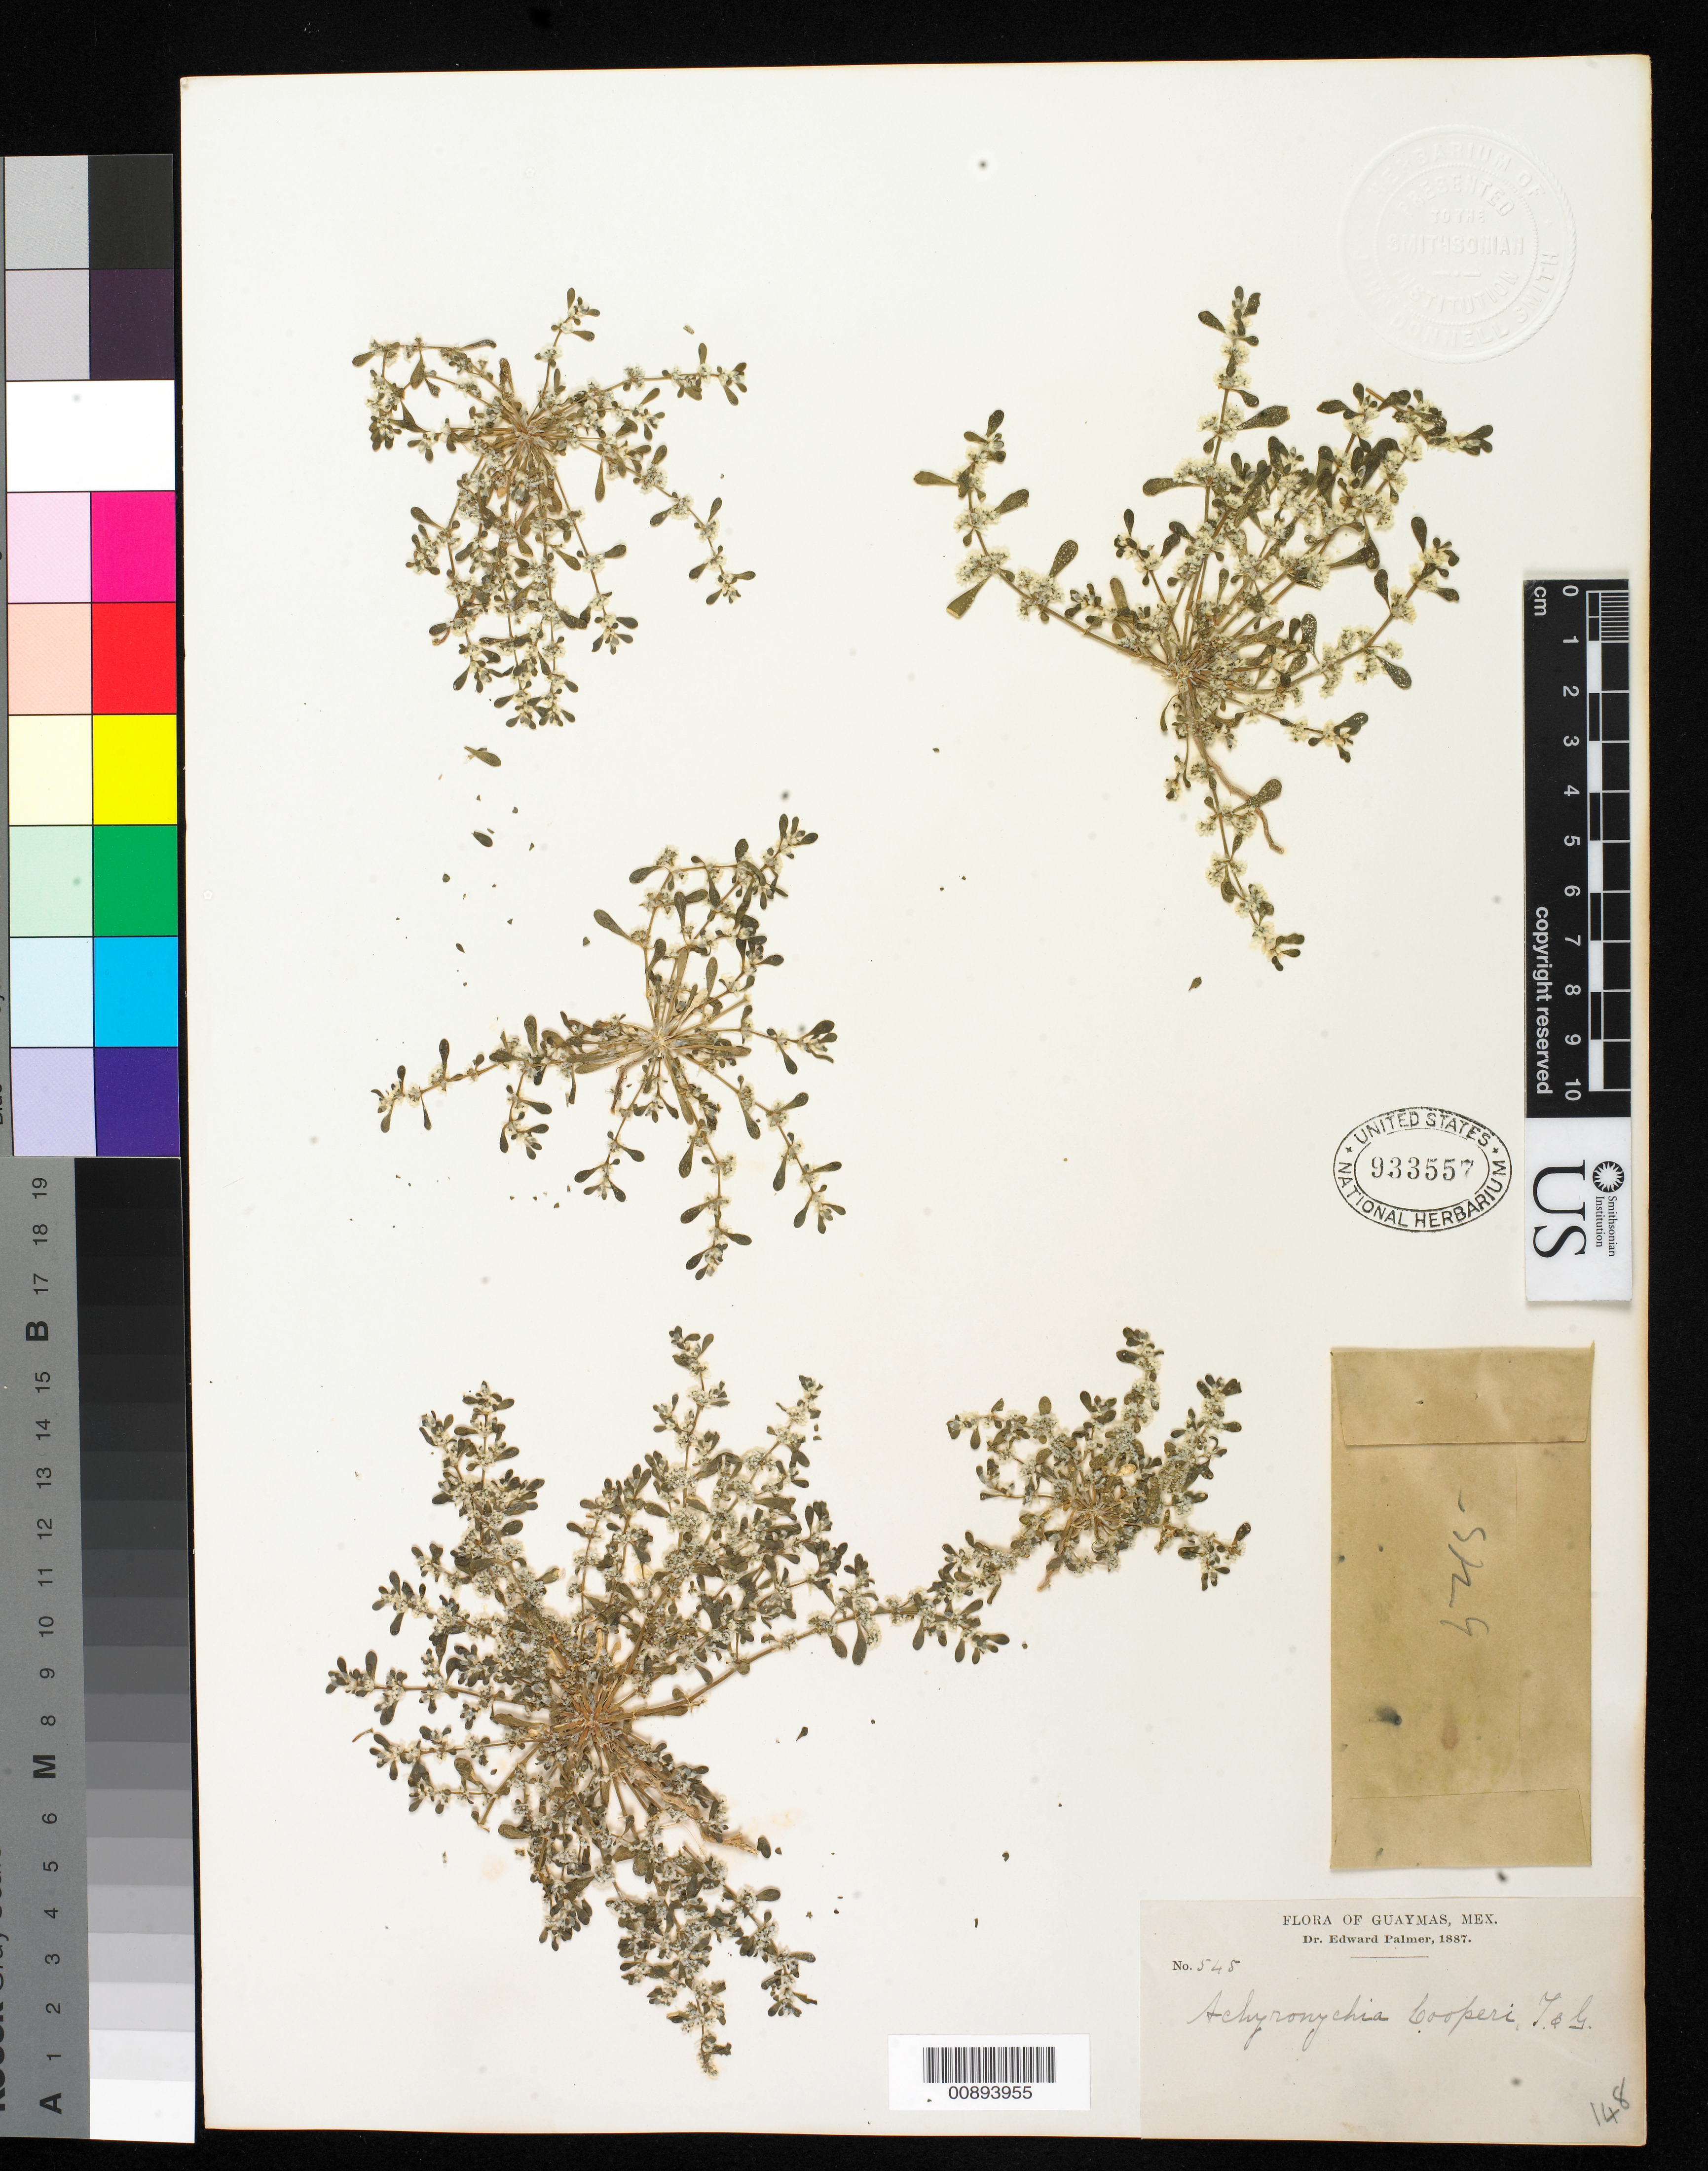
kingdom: Plantae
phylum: Tracheophyta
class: Magnoliopsida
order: Caryophyllales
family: Caryophyllaceae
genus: Achyronychia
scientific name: Achyronychia cooperi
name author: A. Gray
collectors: E. Palmer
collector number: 545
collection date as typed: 1887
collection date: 1887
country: Mexico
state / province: Sonora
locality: Guaymas, Sonora.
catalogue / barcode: US 933557